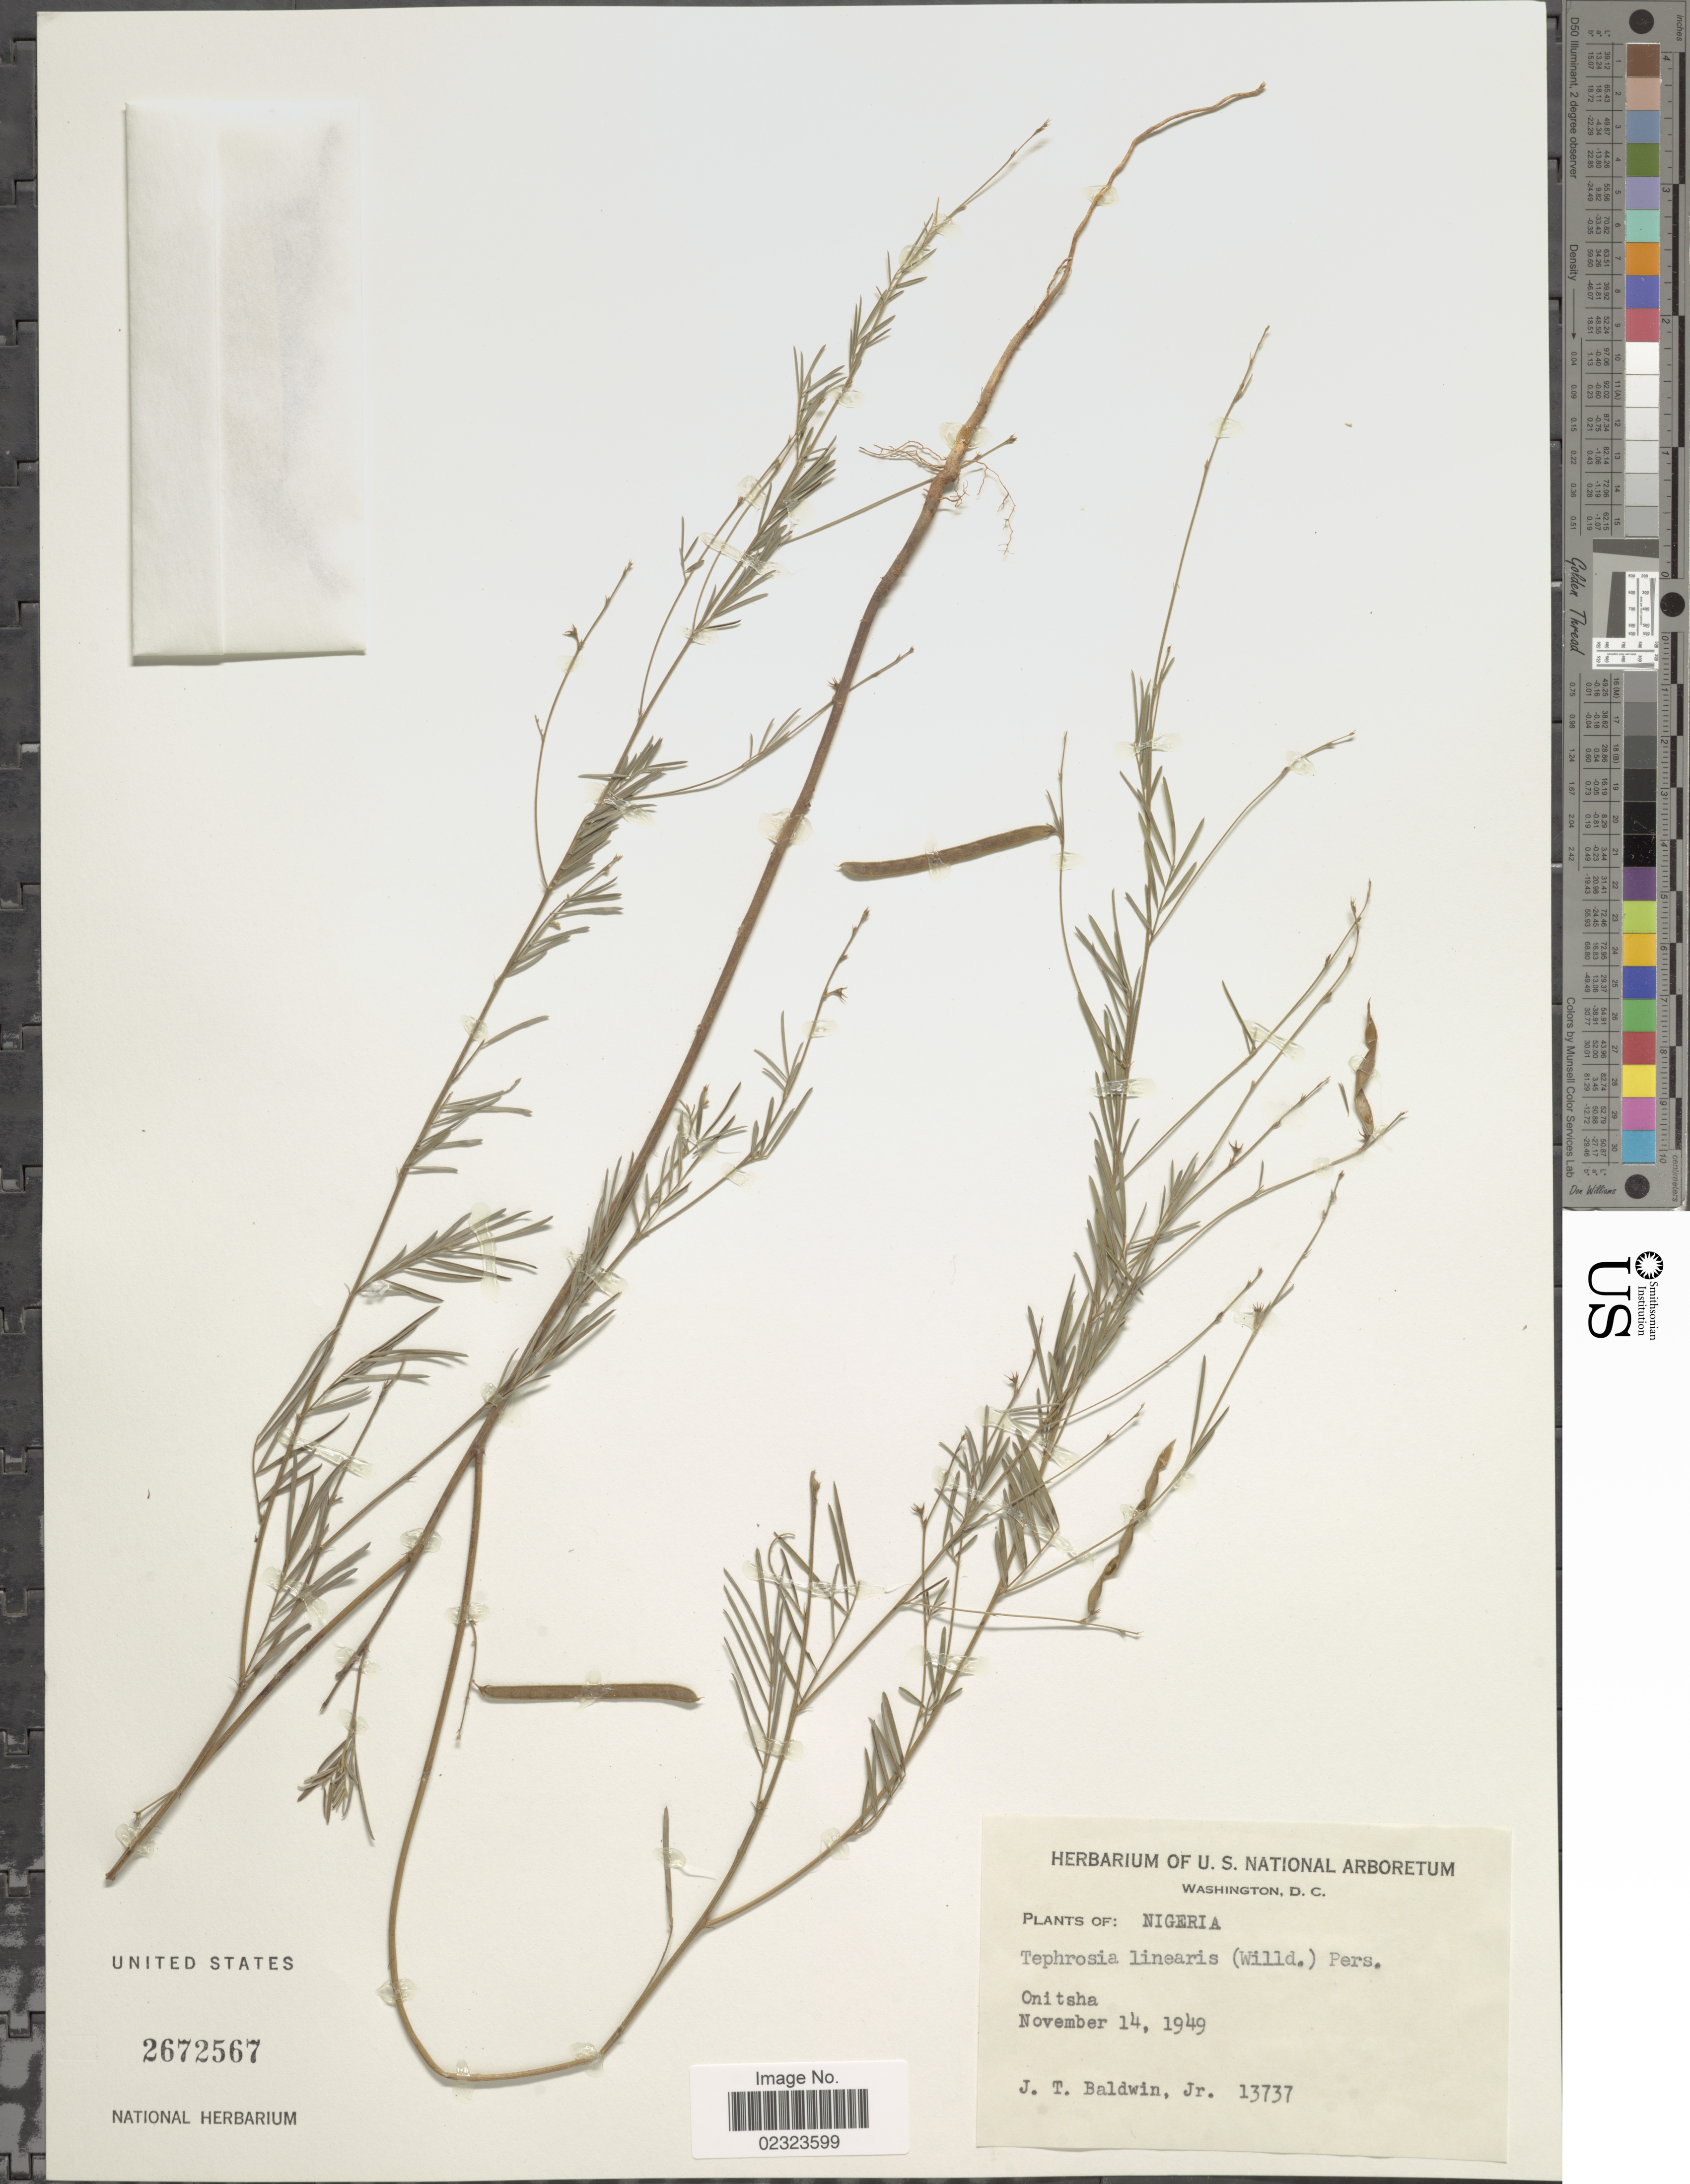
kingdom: Plantae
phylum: Tracheophyta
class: Magnoliopsida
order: Fabales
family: Fabaceae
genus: Tephrosia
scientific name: Tephrosia linearis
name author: (Willd.) Pers.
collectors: J. T. Baldwin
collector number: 13737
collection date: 1949-11-14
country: Nigeria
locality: Onitsha.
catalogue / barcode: US 2672567